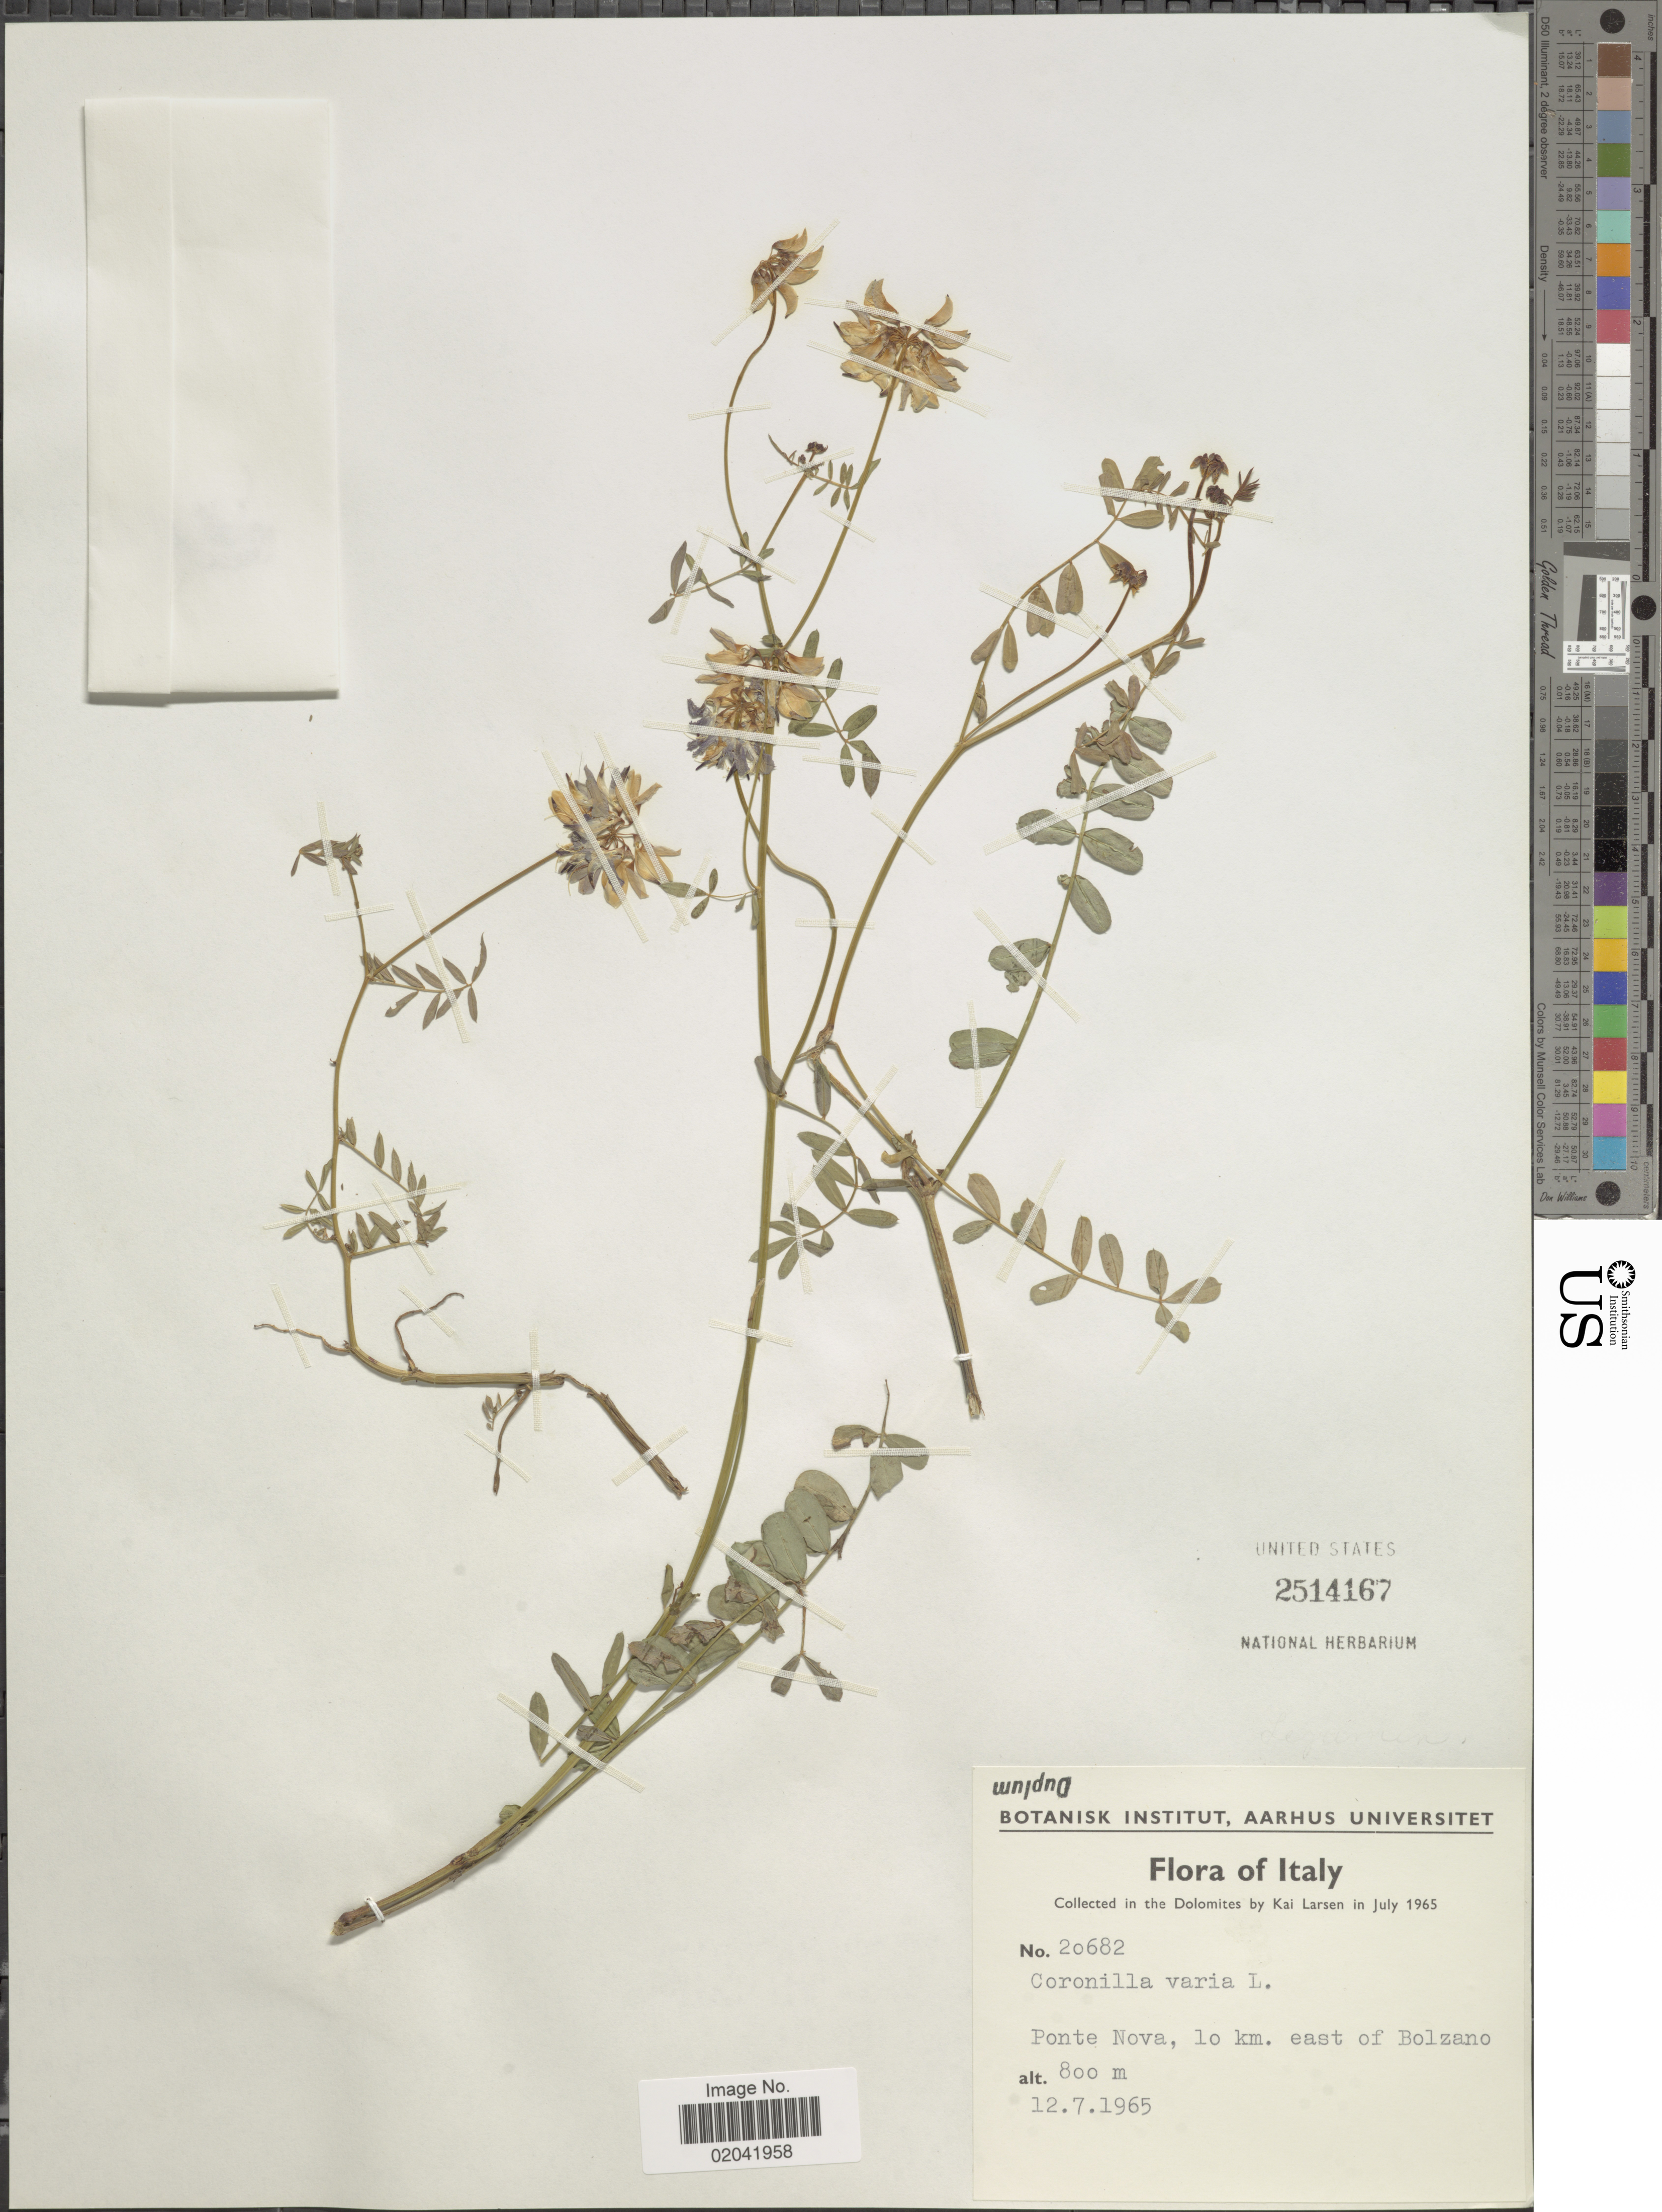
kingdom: Plantae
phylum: Tracheophyta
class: Magnoliopsida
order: Fabales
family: Fabaceae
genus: Coronilla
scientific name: Coronilla varia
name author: L.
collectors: K. Larsen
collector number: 20682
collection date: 1965-07-12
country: Italy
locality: In the Dolomiten, Ponte Nova, 10 km east of Bolzano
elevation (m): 800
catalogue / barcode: US 2514167